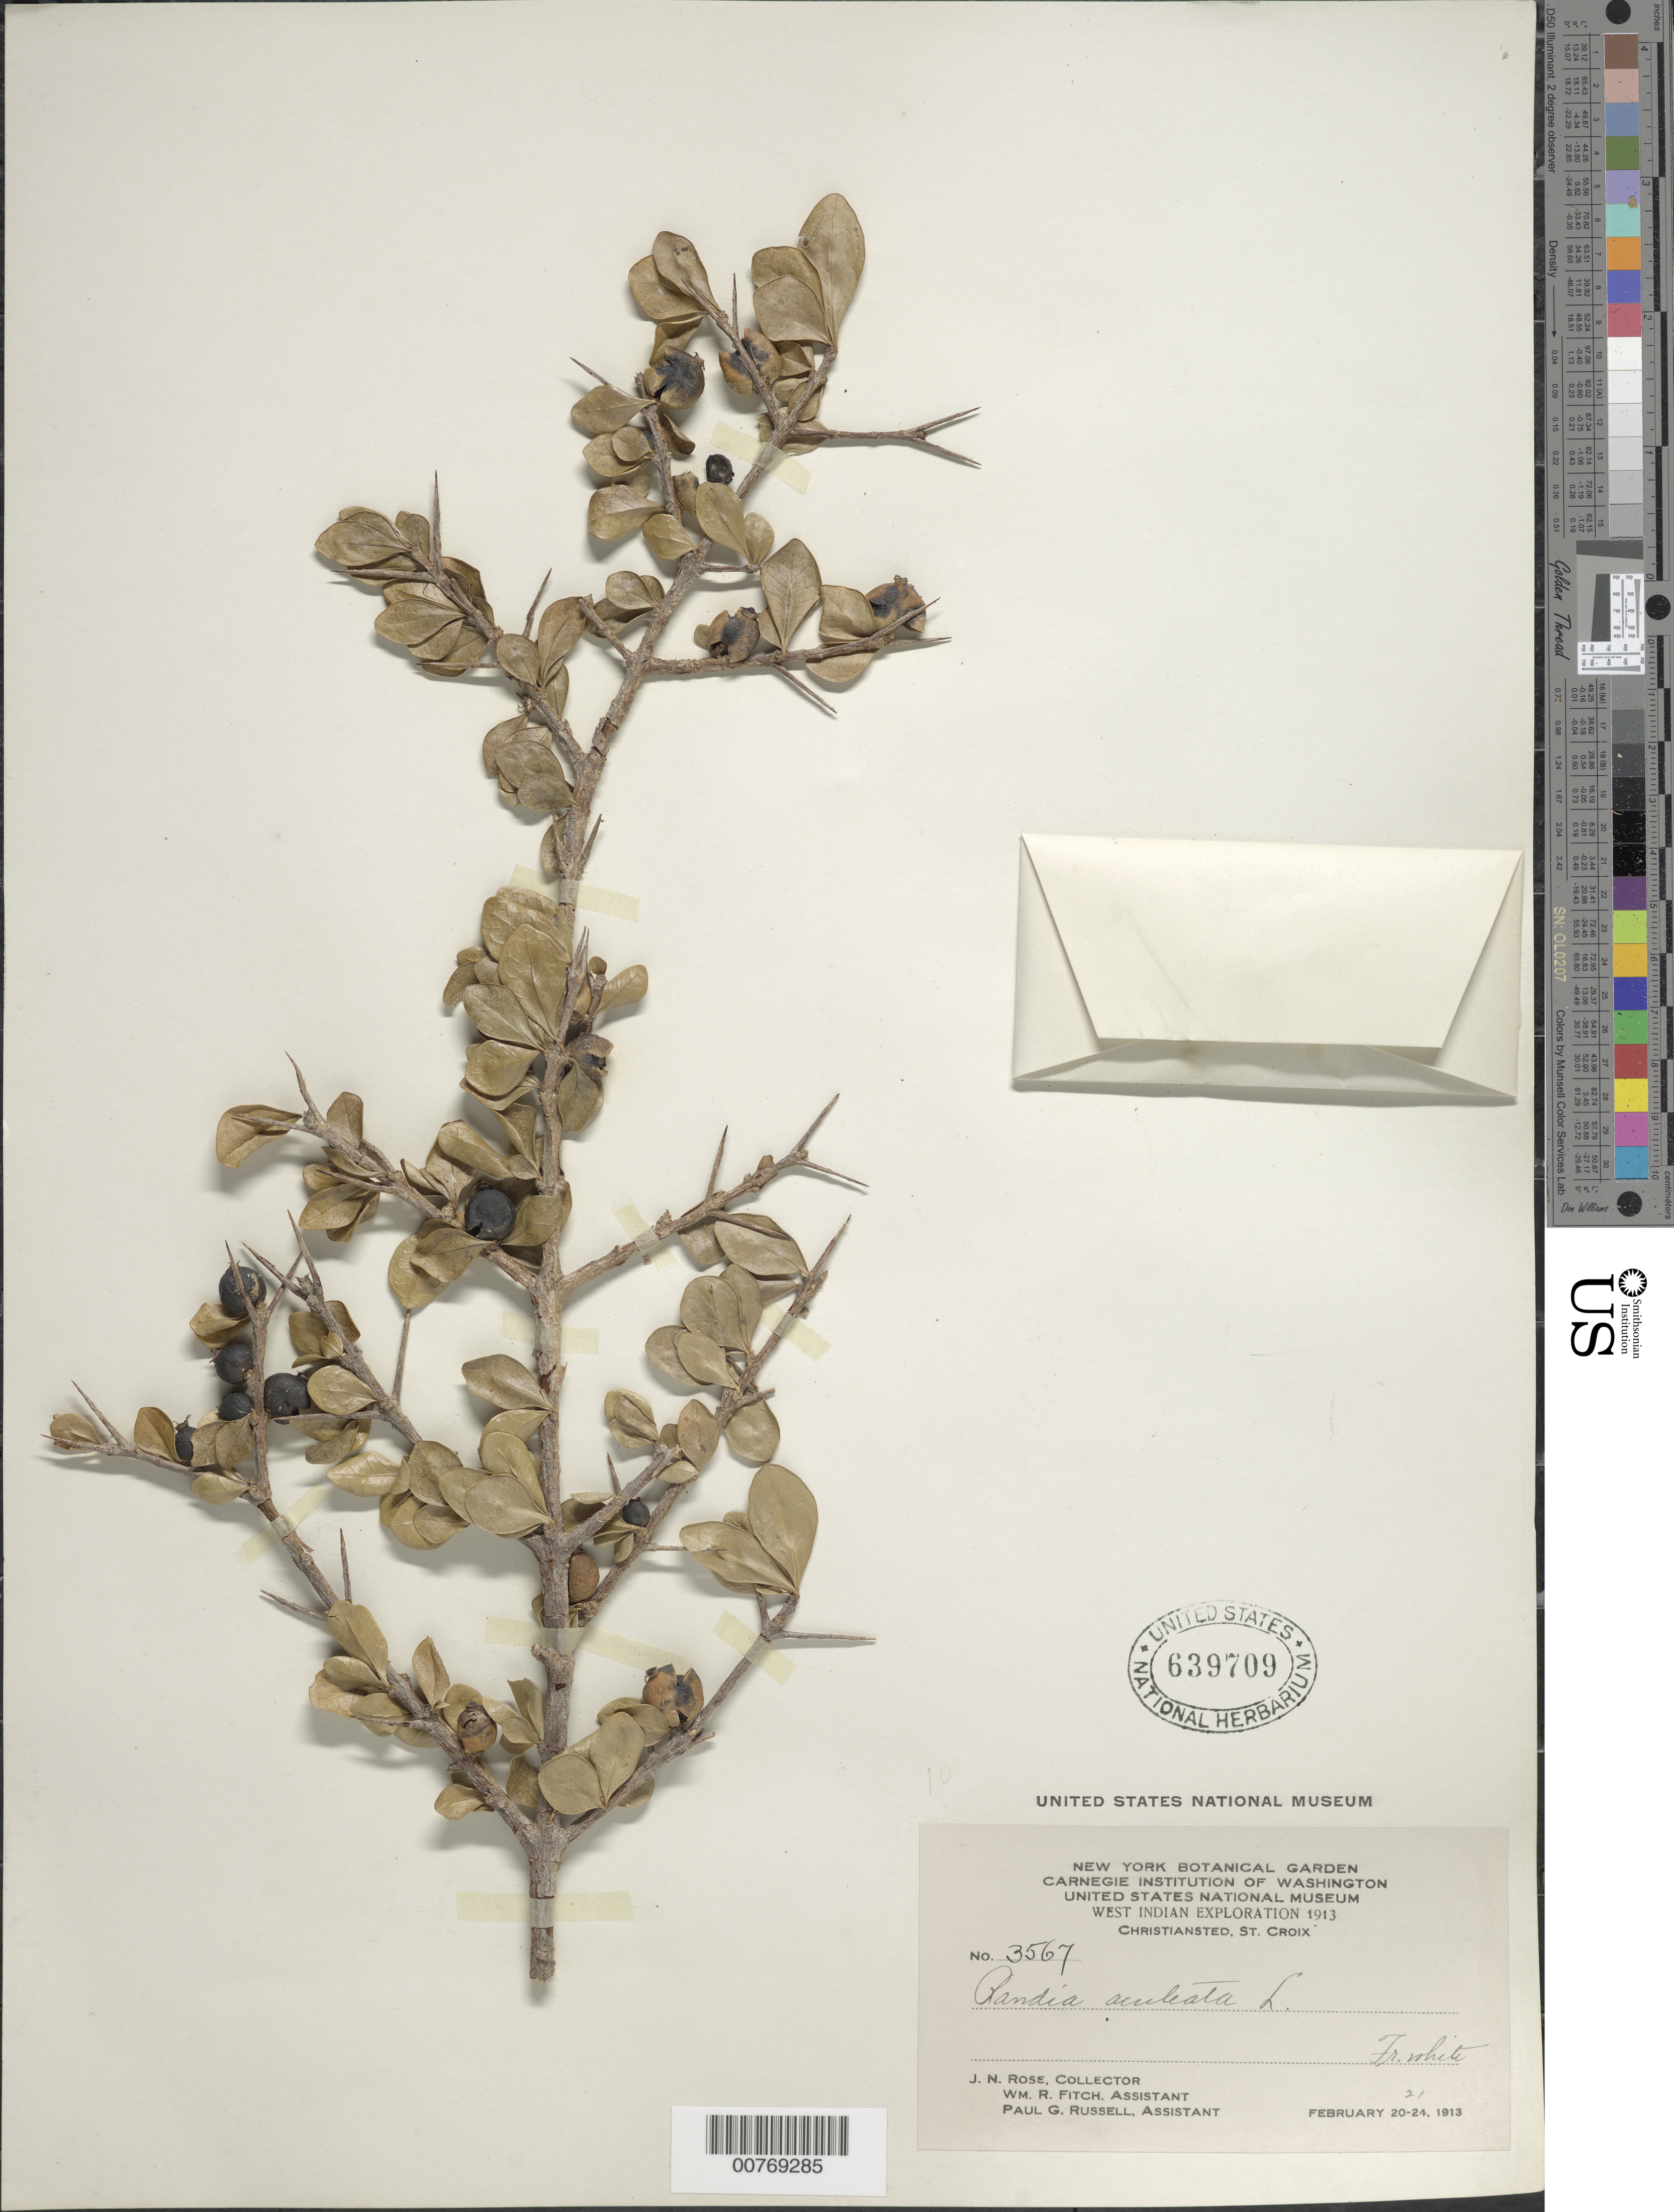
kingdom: Plantae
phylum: Tracheophyta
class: Magnoliopsida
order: Gentianales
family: Rubiaceae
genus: Randia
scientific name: Randia aculeata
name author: L.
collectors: J. N. Rose, W. R. Fitch & P. G. Russell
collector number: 3567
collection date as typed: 20 Feb 1913 to 24 Feb 1913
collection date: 1913-02-20/1913-02-24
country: U.S. Virgin Islands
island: St. Croix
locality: Christiansted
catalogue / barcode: US 639709